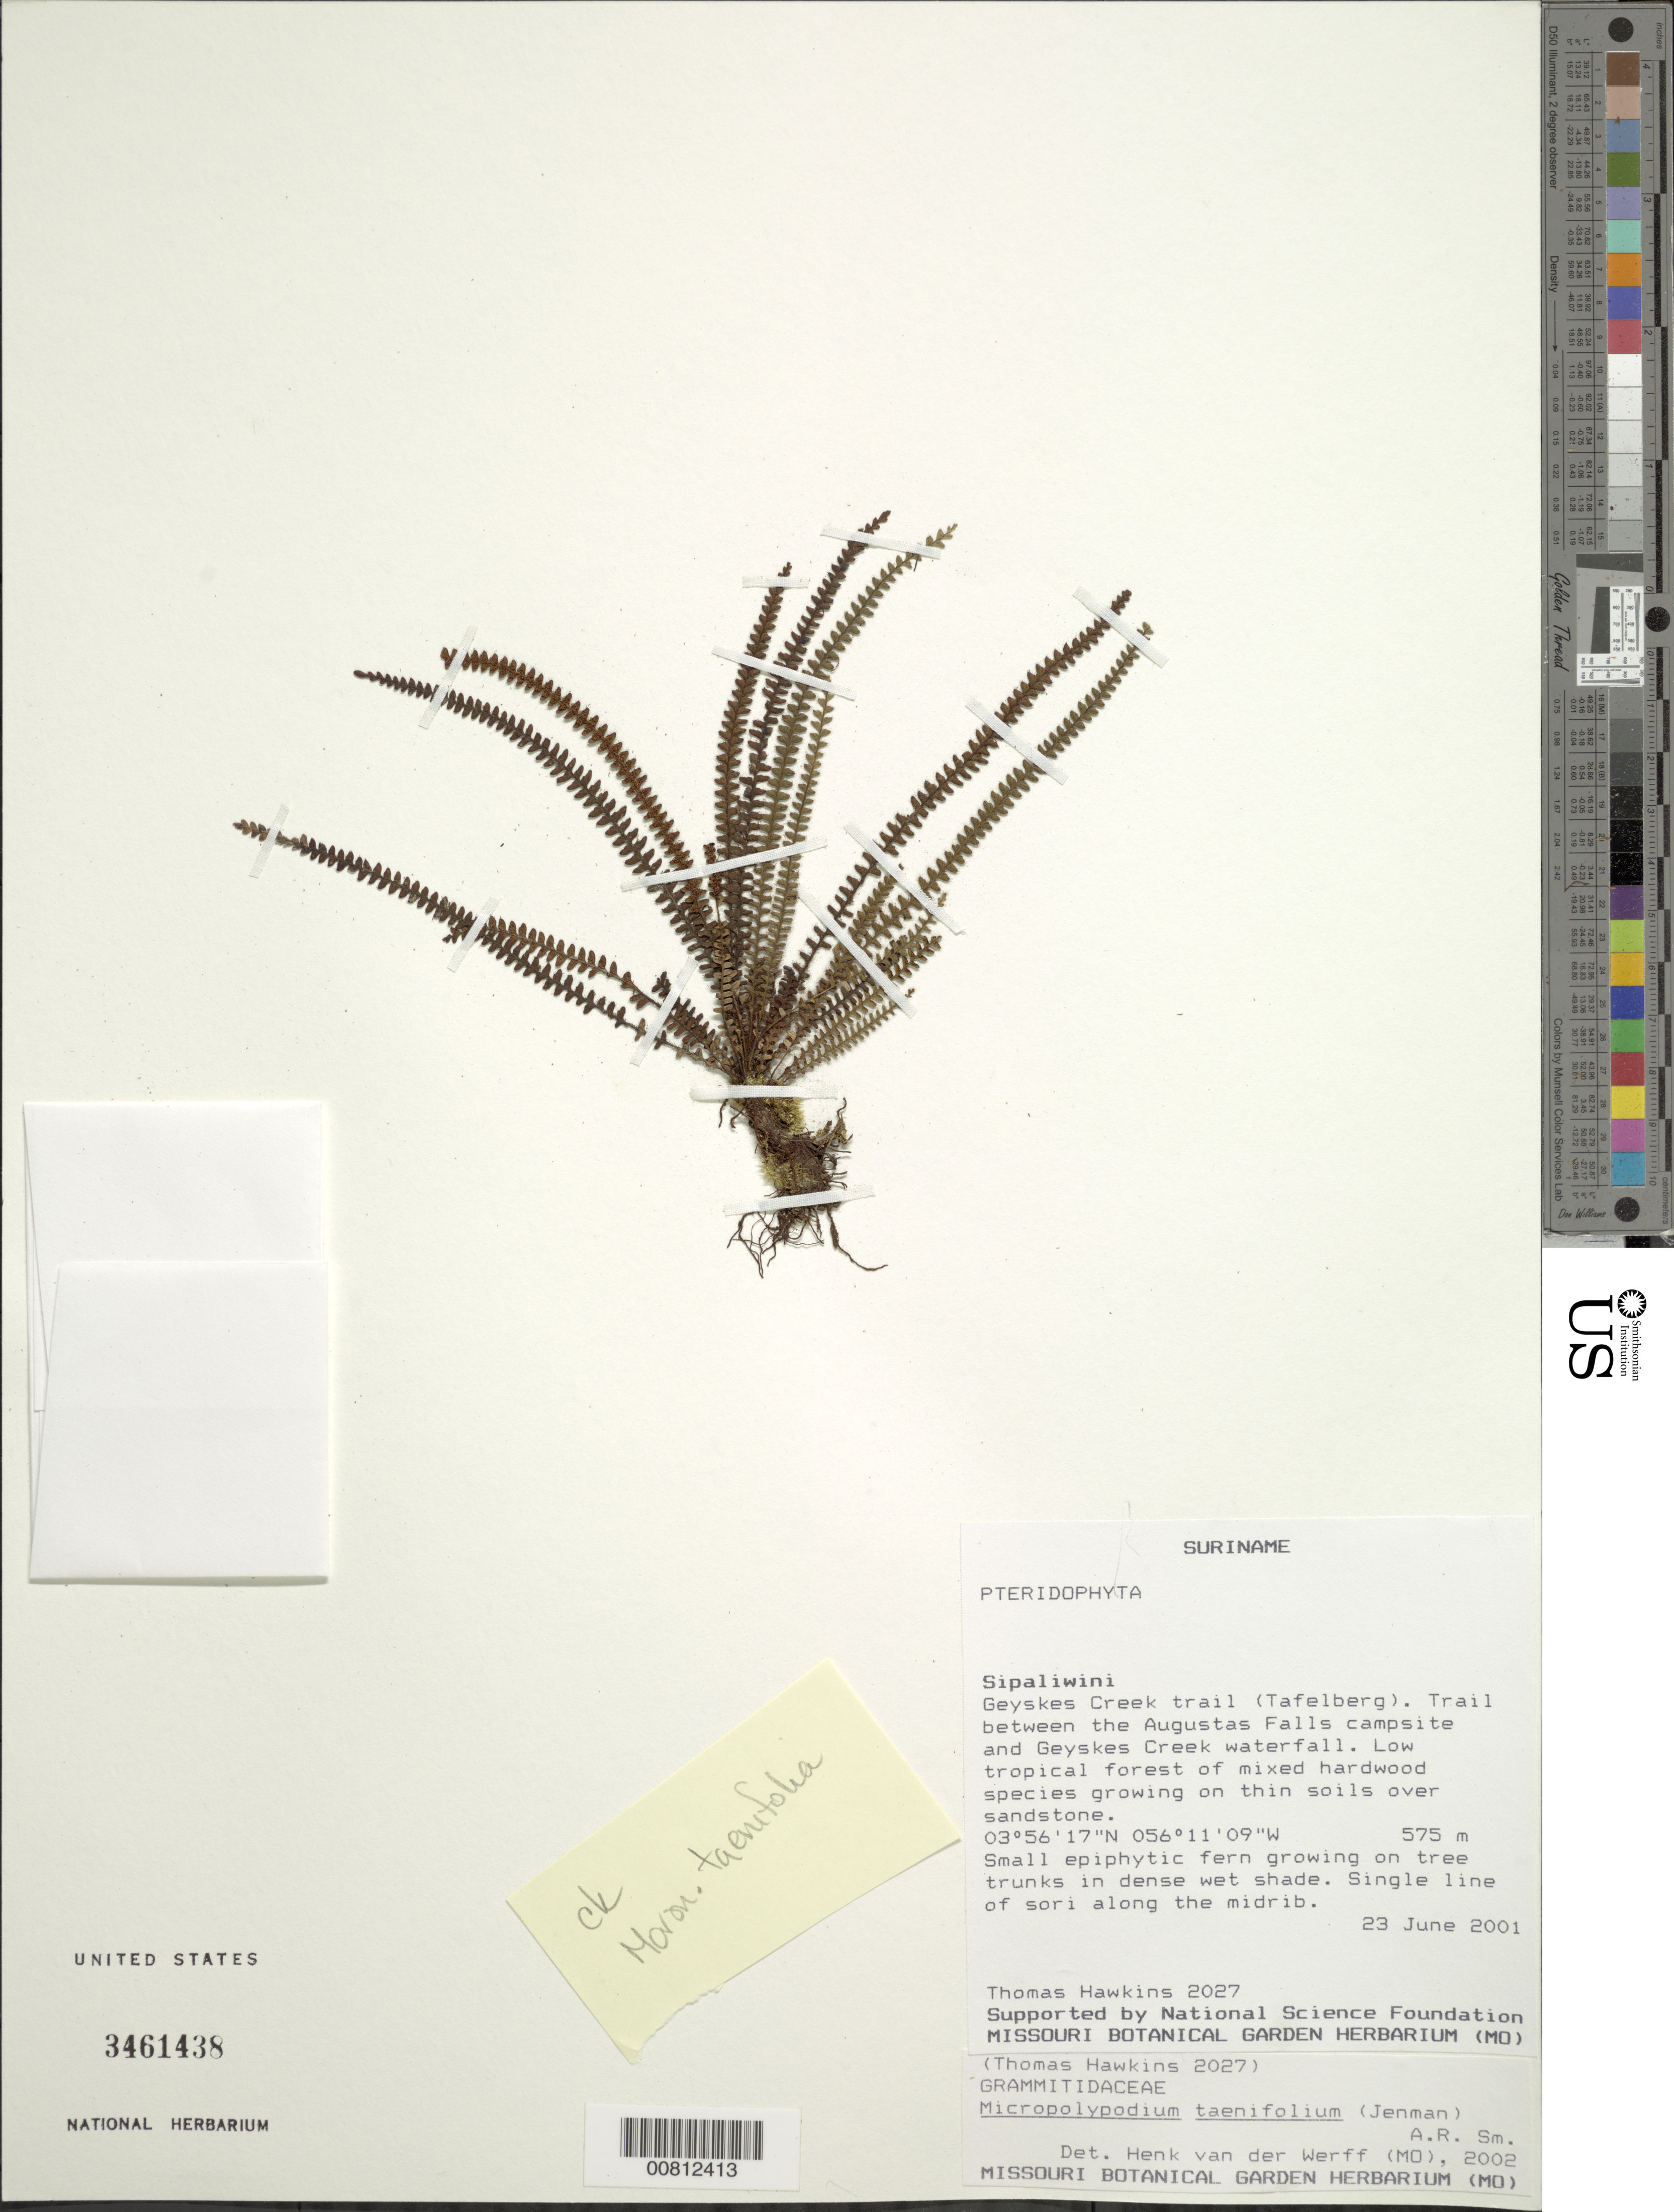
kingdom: Plantae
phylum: Tracheophyta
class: Polypodiopsida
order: Polypodiales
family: Polypodiaceae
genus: Moranopteris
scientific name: Moranopteris taenifolia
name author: (Jenman) R. Y. Hirai & J. Prado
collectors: T. Hawkins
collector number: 2027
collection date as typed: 23-Jun-01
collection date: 2001-06-23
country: Suriname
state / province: Sipaliwini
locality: Tafelberg (Table Mountain), Gekyskes Creek trail, trail between the Augustus Falls campsidte and the Geyskes Creek waterfall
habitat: Tropical forest of mixed hardwood species growing on thin soils over sandstone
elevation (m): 575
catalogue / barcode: US 3461438